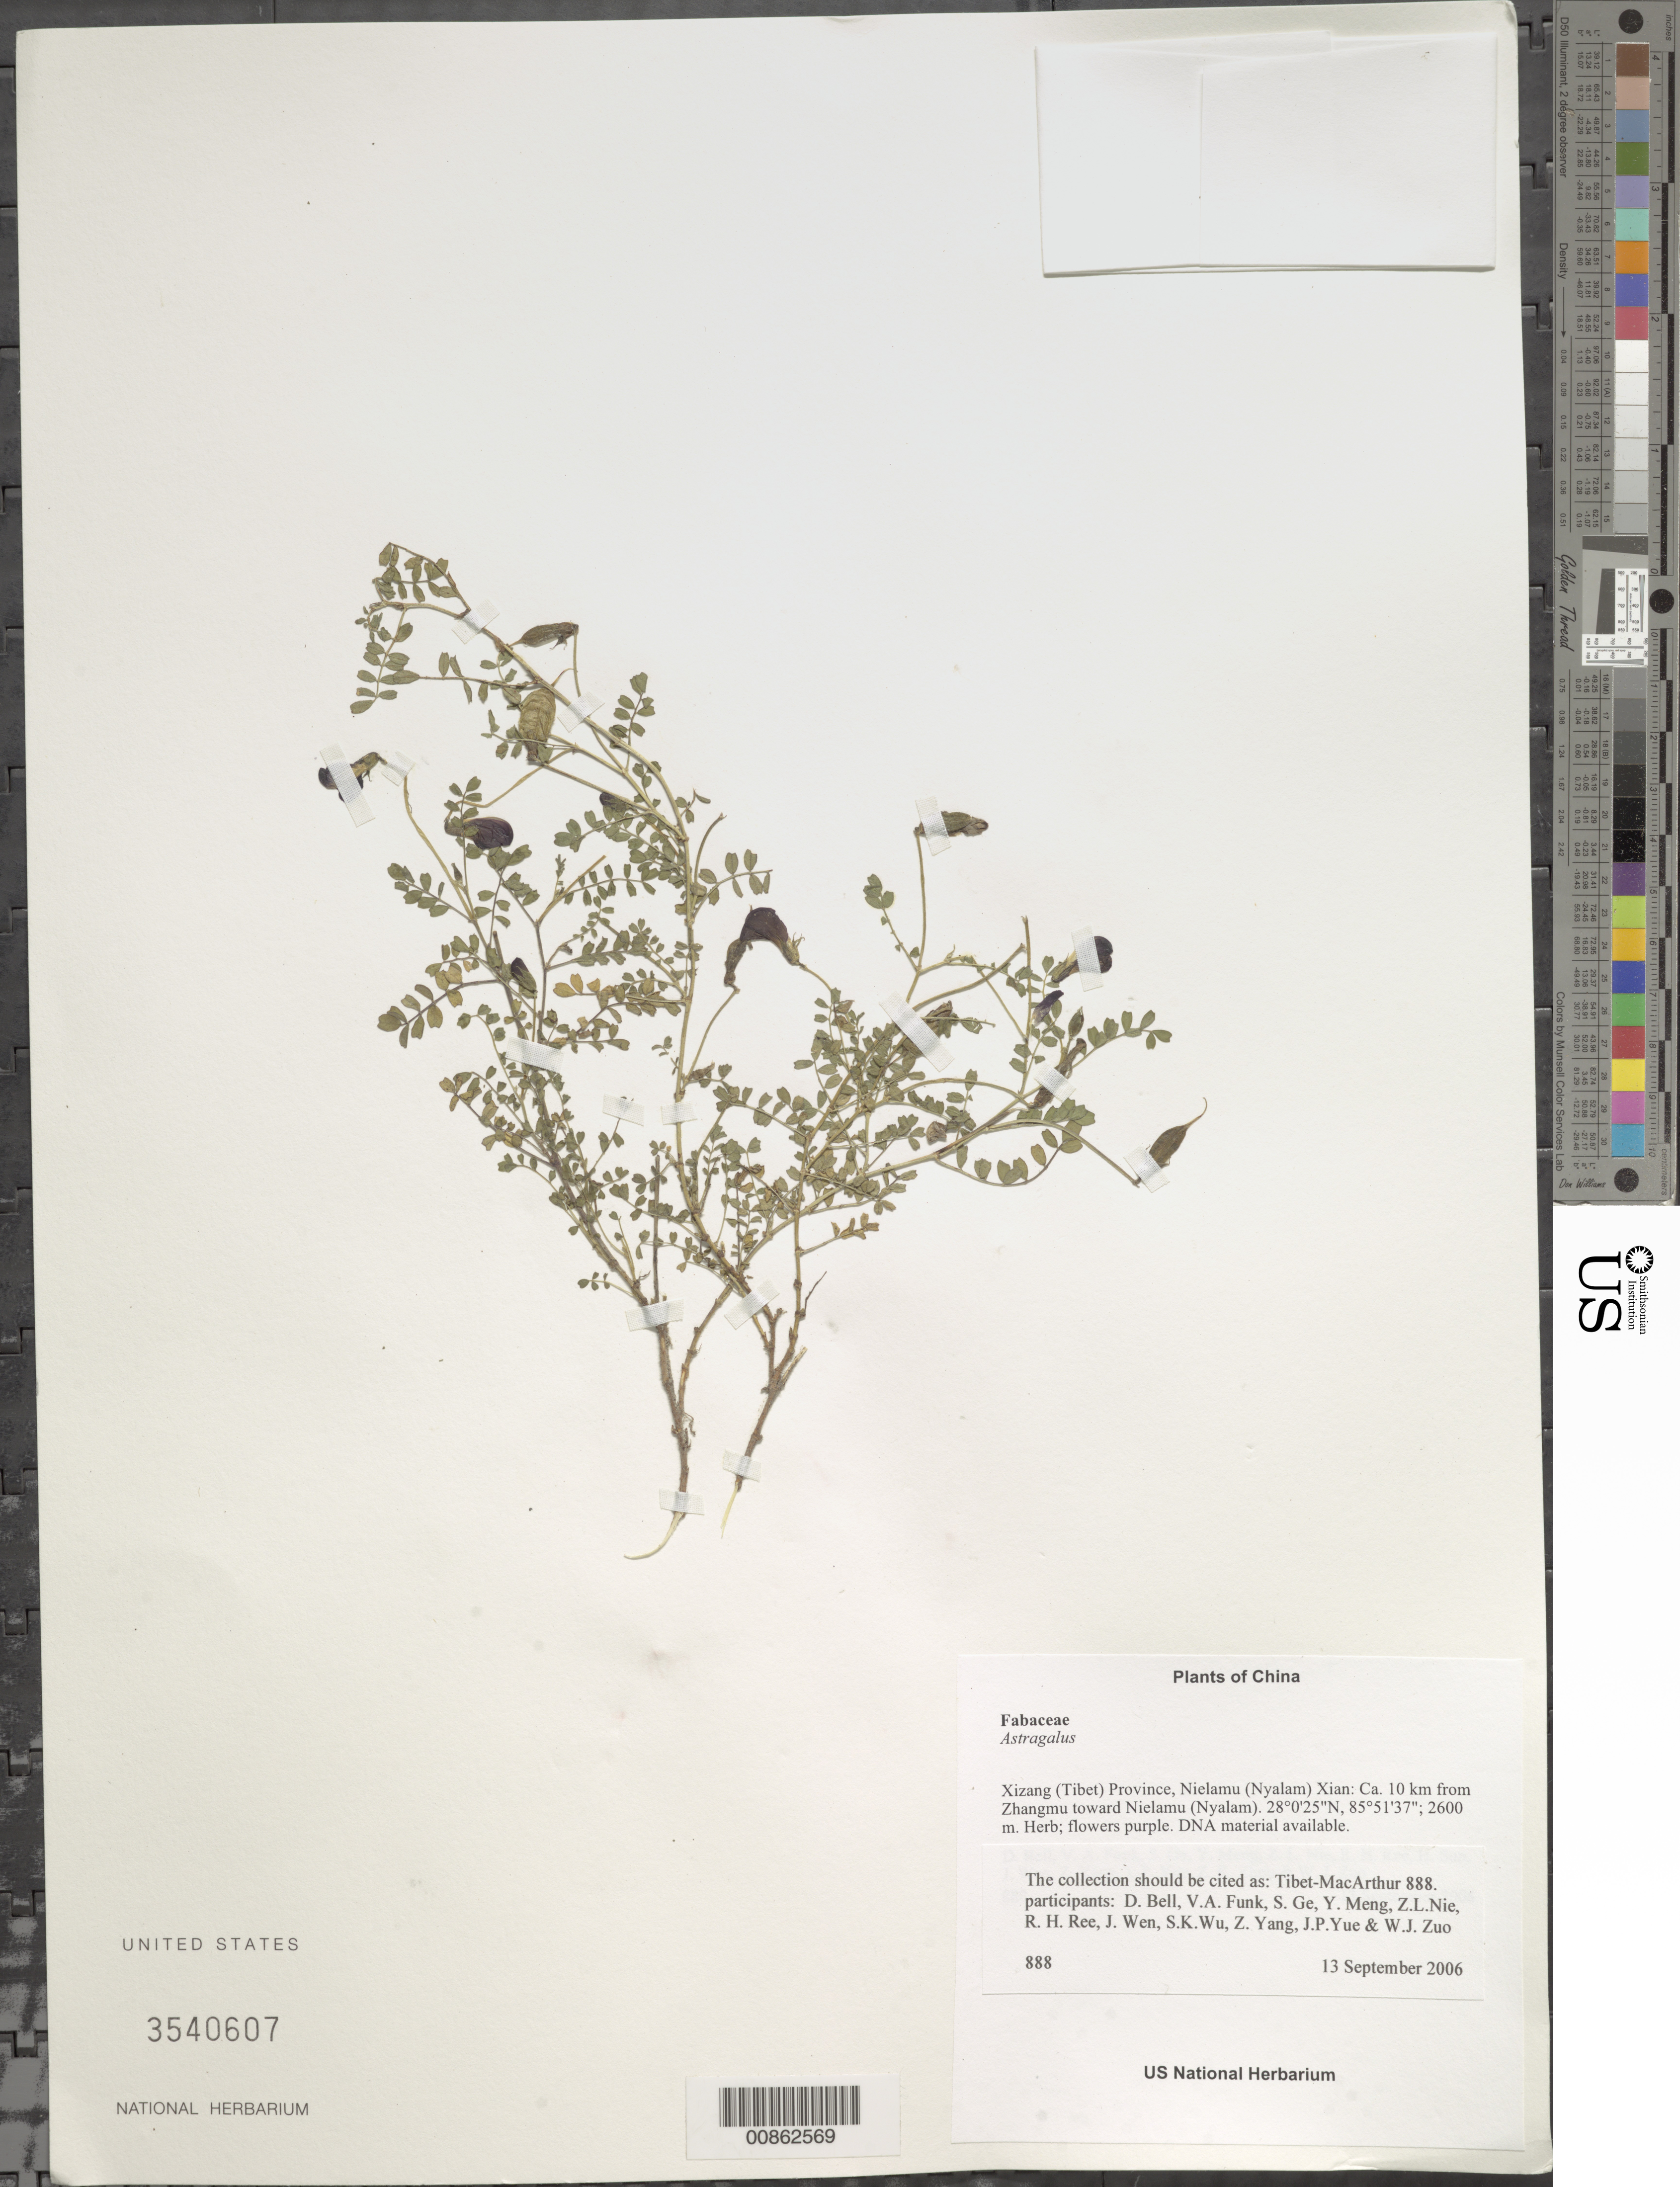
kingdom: Plantae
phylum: Tracheophyta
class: Magnoliopsida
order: Fabales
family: Fabaceae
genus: Astragalus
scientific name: Astragalus sp.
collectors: Tibet-MacArthur, D. A. Bell, V. Funk, S. Ge, Y. Meng, Z. Nie, R. Ree, H. Sun, J. Wen, Z. Yang, J. Yue, Z. Zhou & W. Zuo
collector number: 888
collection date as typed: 13 Sep 2006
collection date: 2006-09-13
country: China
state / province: Xizang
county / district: Nielamu (Nyalam) Xian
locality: Ca. 10 km from Zhangmu toward Nielamu (Nyalam).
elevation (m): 2600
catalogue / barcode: US 3540607